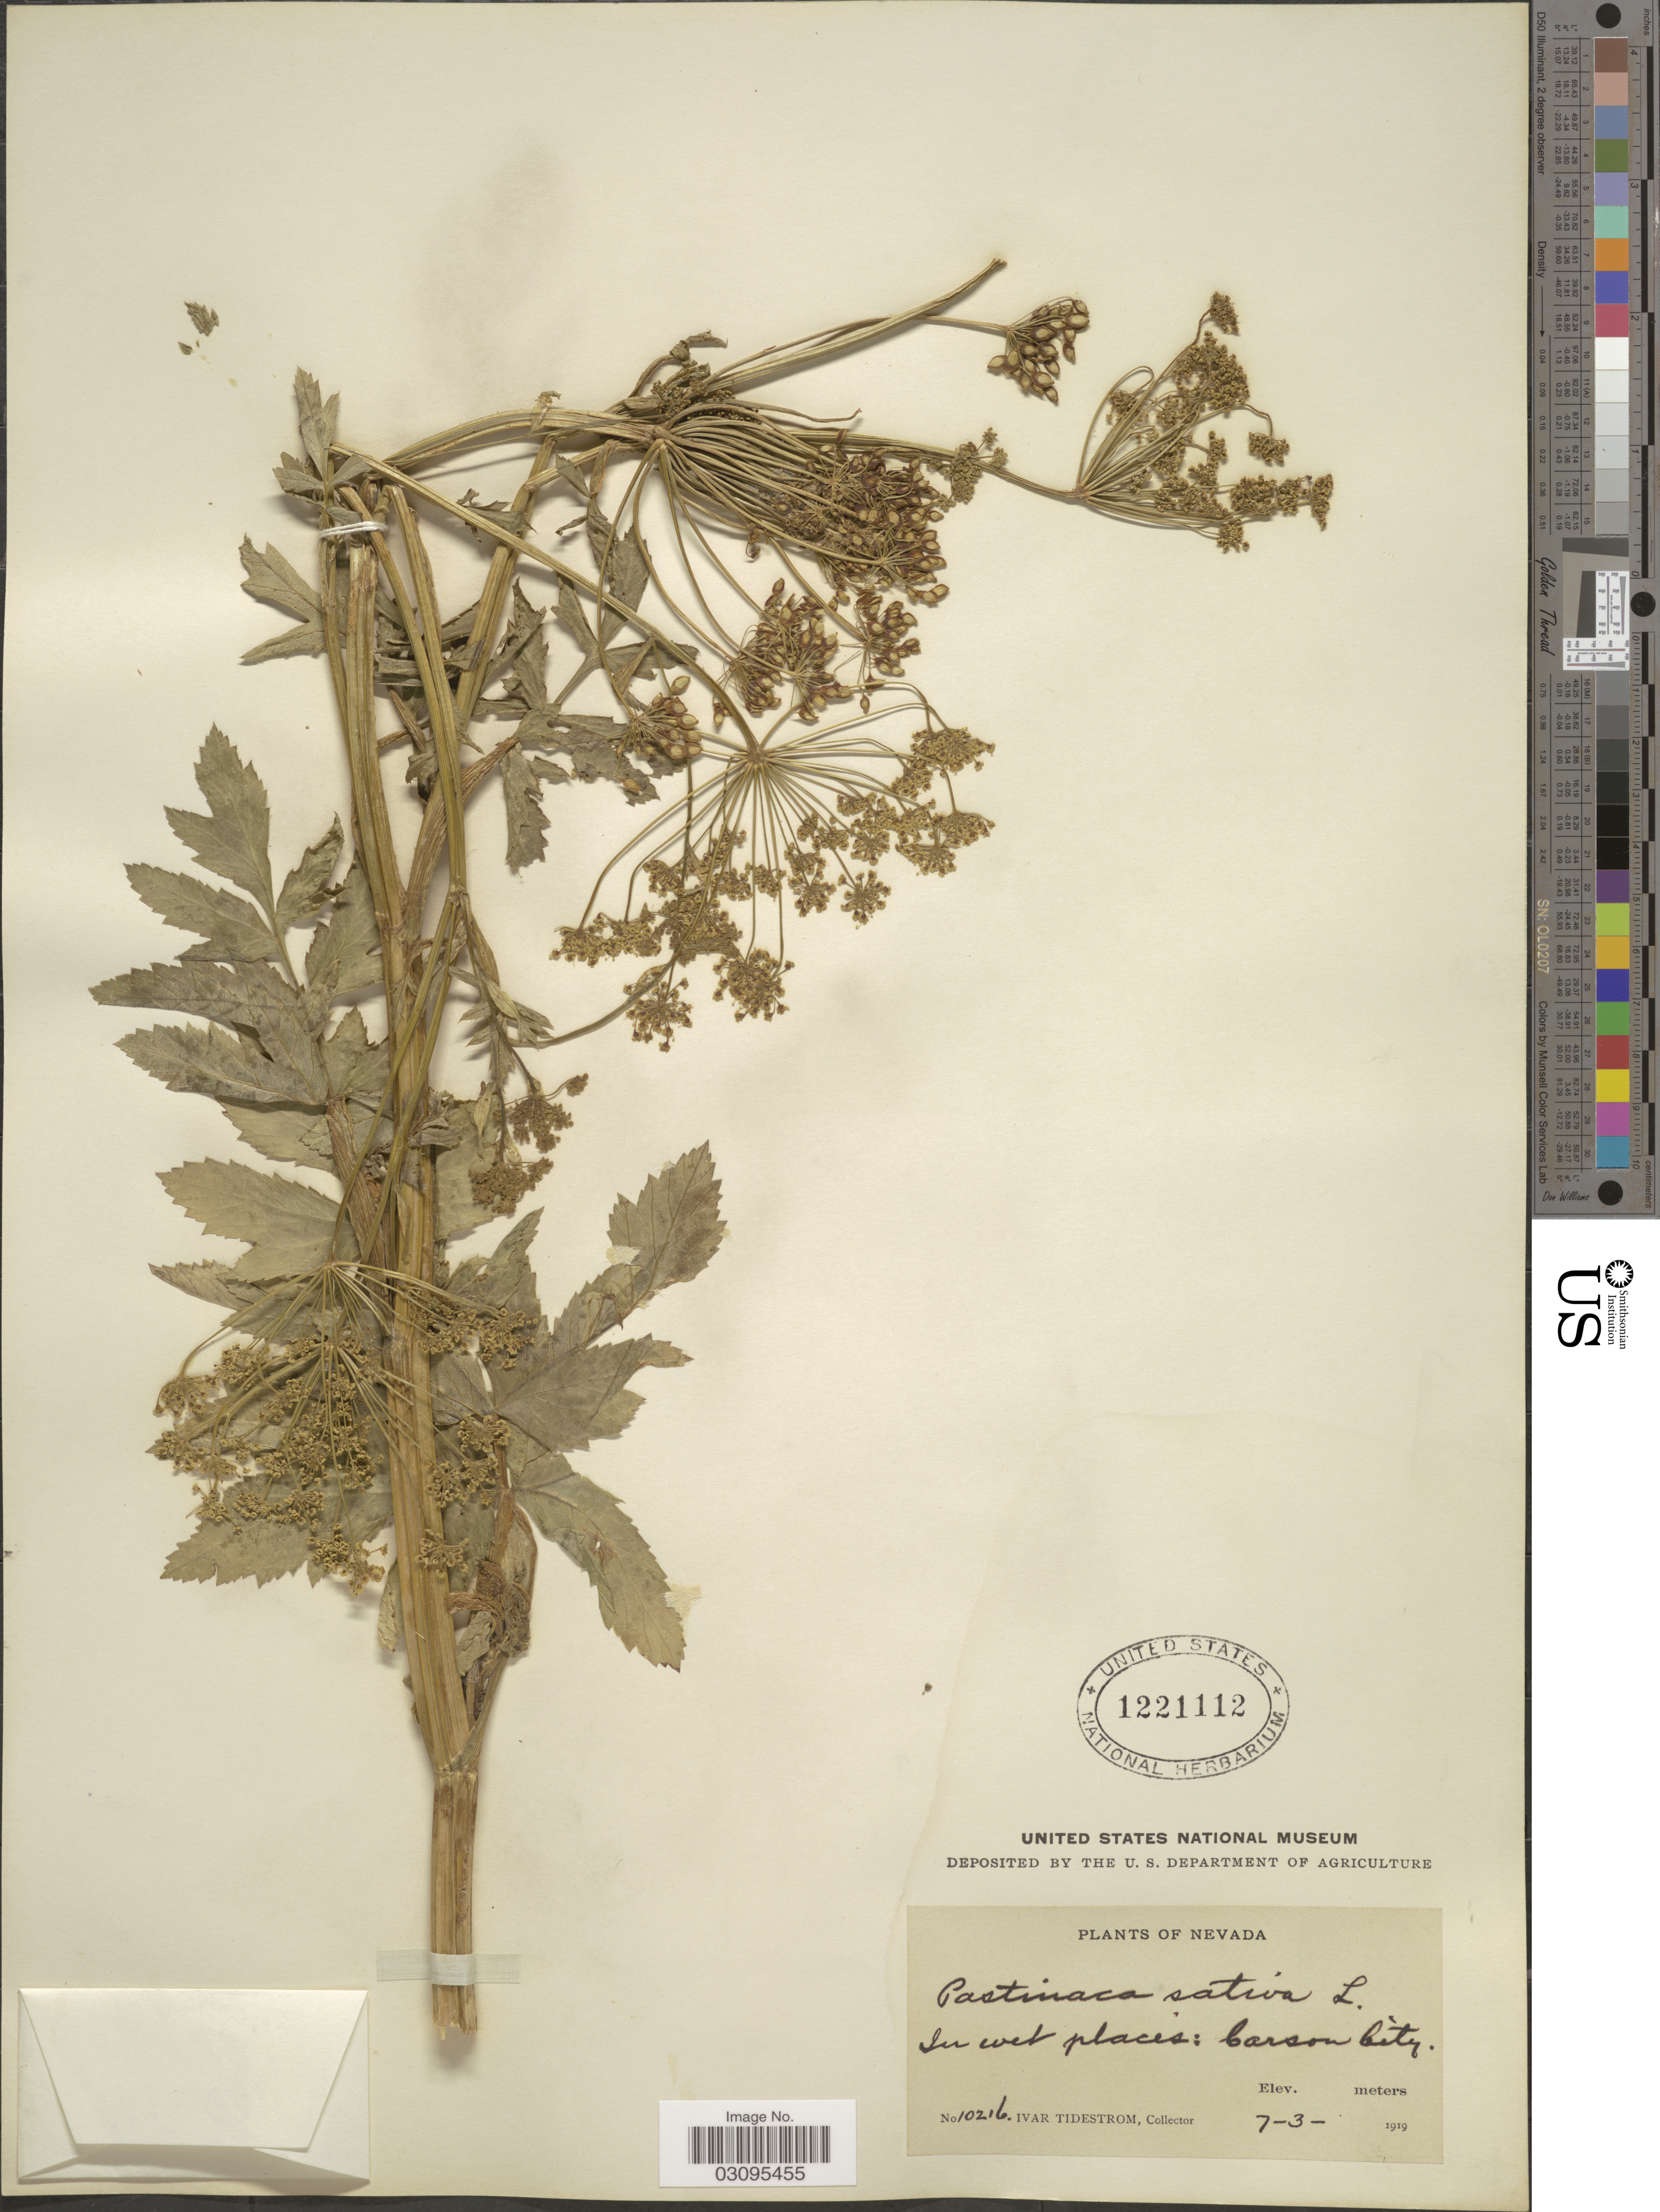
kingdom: Plantae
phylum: Tracheophyta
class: Magnoliopsida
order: Apiales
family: Apiaceae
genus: Pastinaca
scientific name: Pastinaca sativa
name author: L.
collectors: I. F. Tidestrom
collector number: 10216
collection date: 1919-07-03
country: United States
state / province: Nevada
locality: In wet places: Carson City.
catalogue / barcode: US 1221112